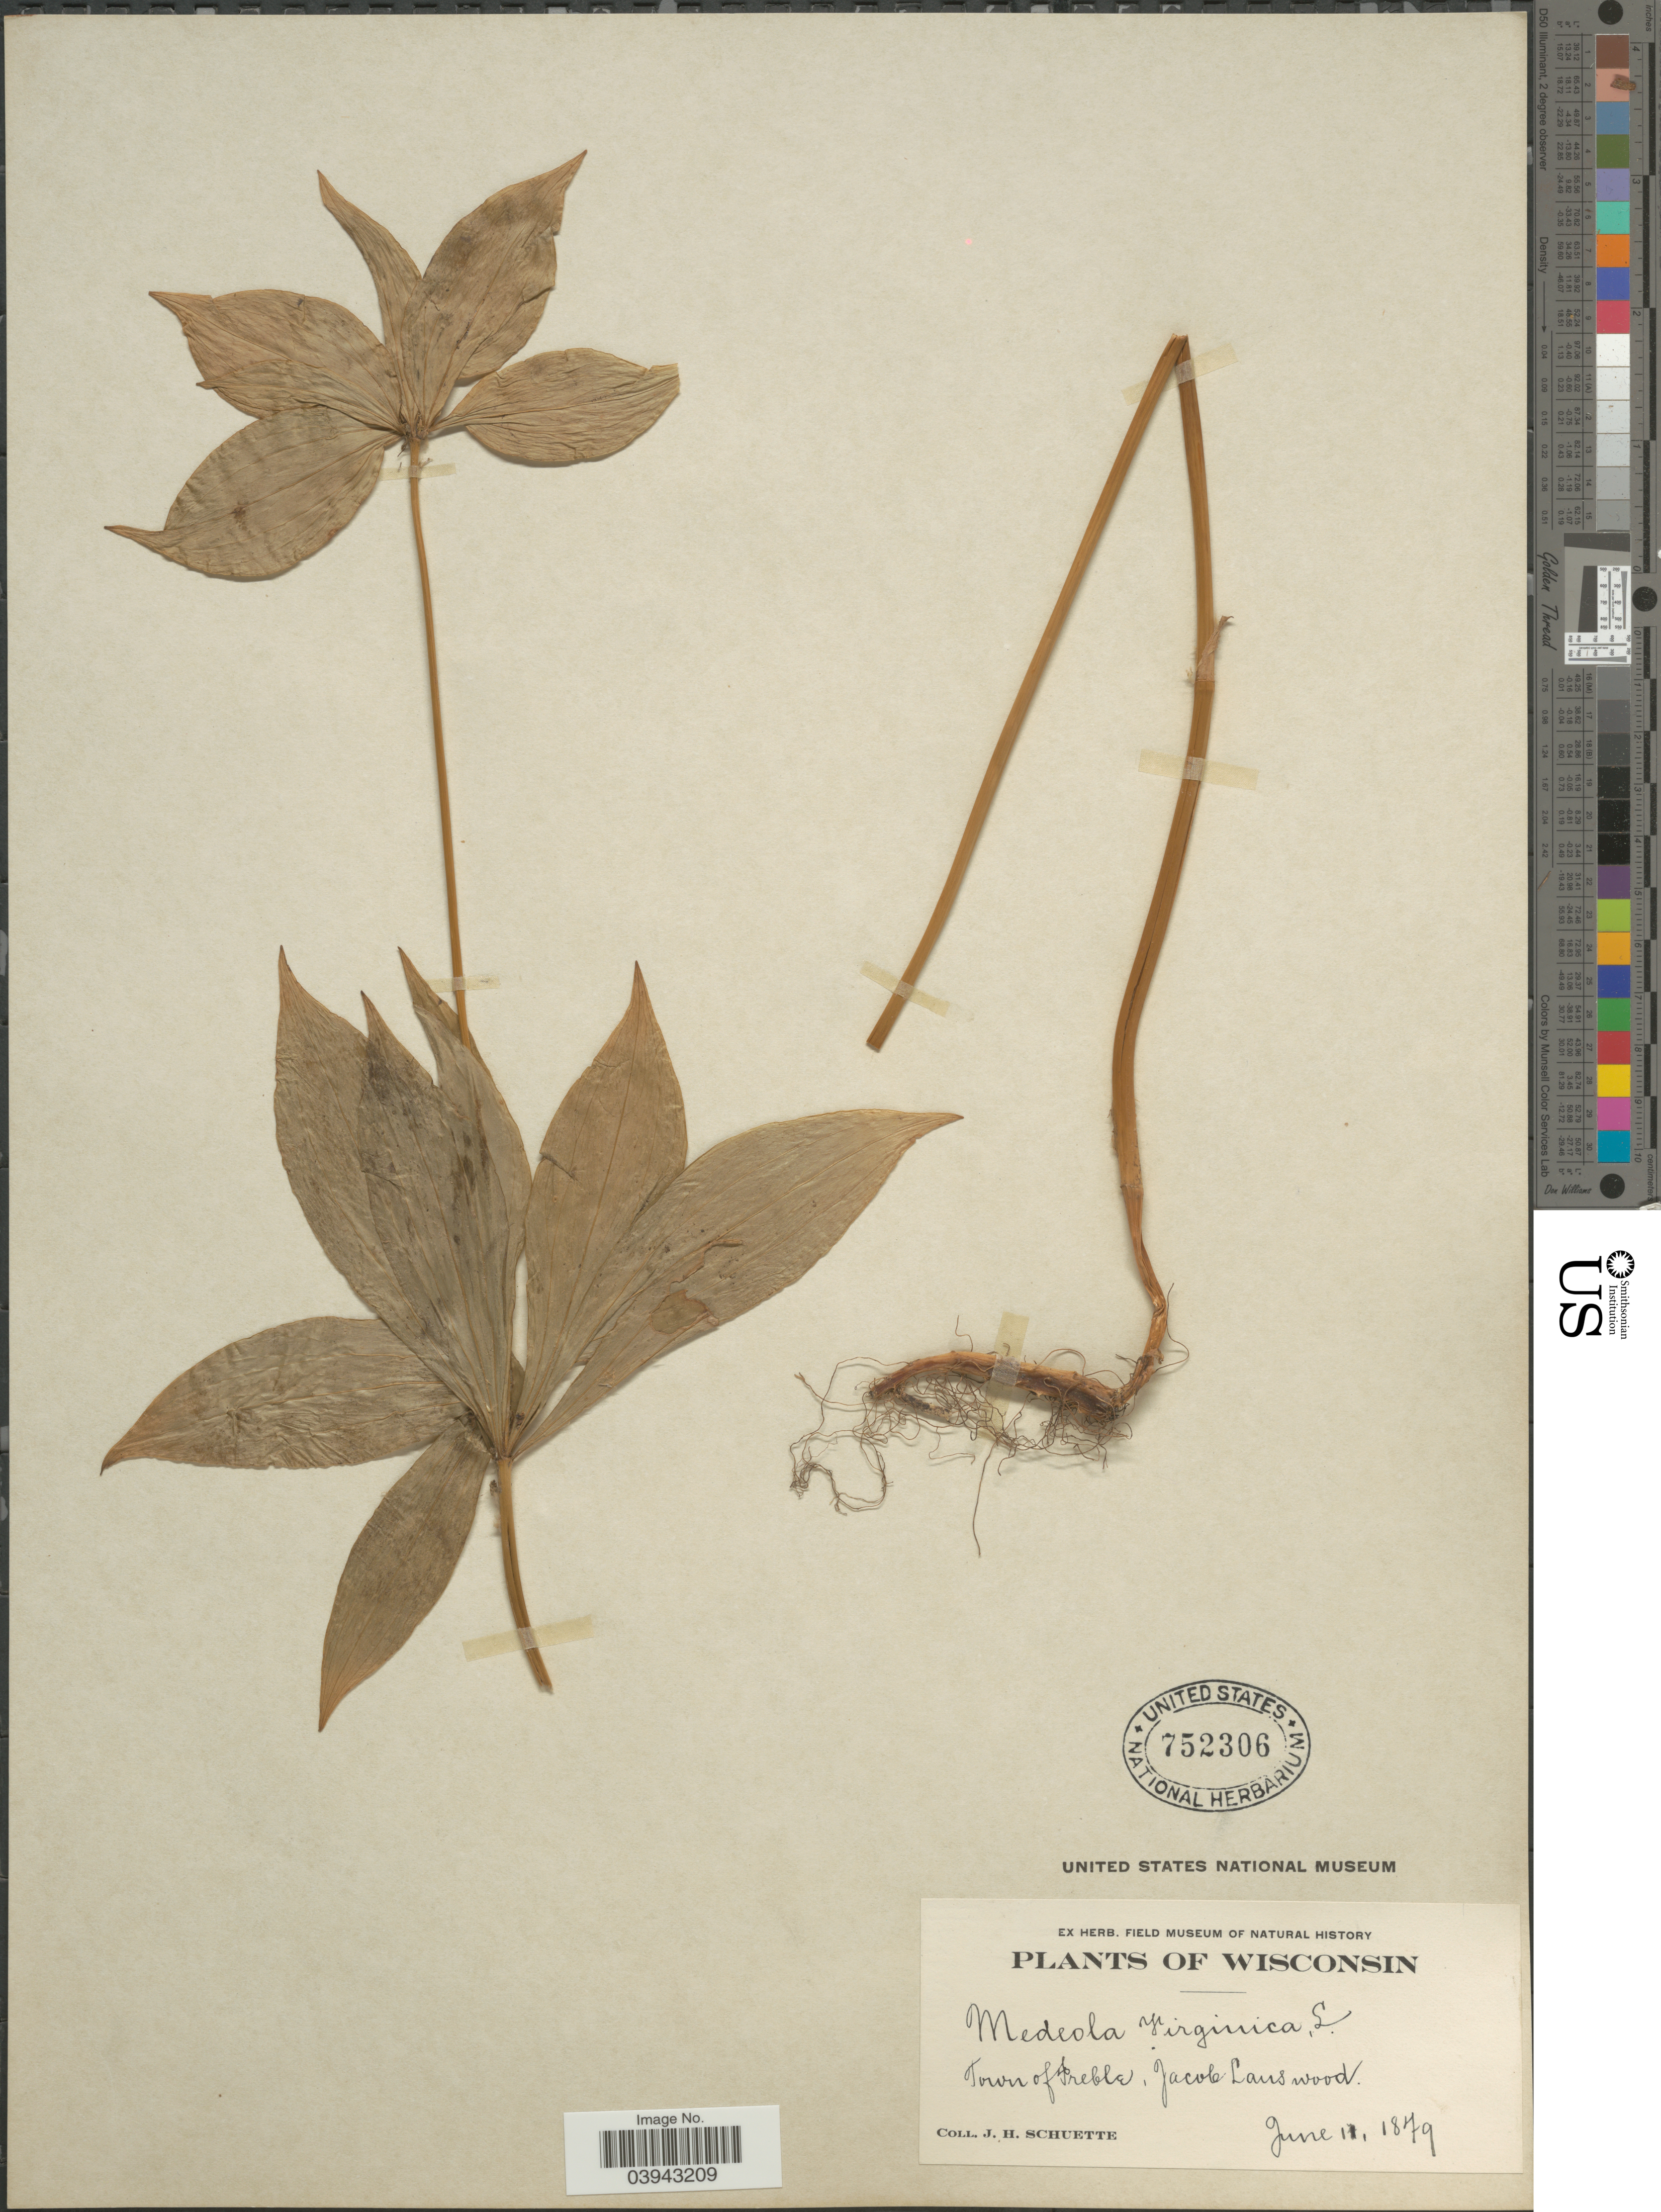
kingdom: Plantae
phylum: Tracheophyta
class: Liliopsida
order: Liliales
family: Liliaceae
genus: Medeola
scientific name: Medeola virginiana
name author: (L.) Desf.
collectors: J. H. Schuette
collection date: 1879-06-11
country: United States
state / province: Wisconsin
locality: Town of Preble, Jacob Lanswood.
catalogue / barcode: US 752306